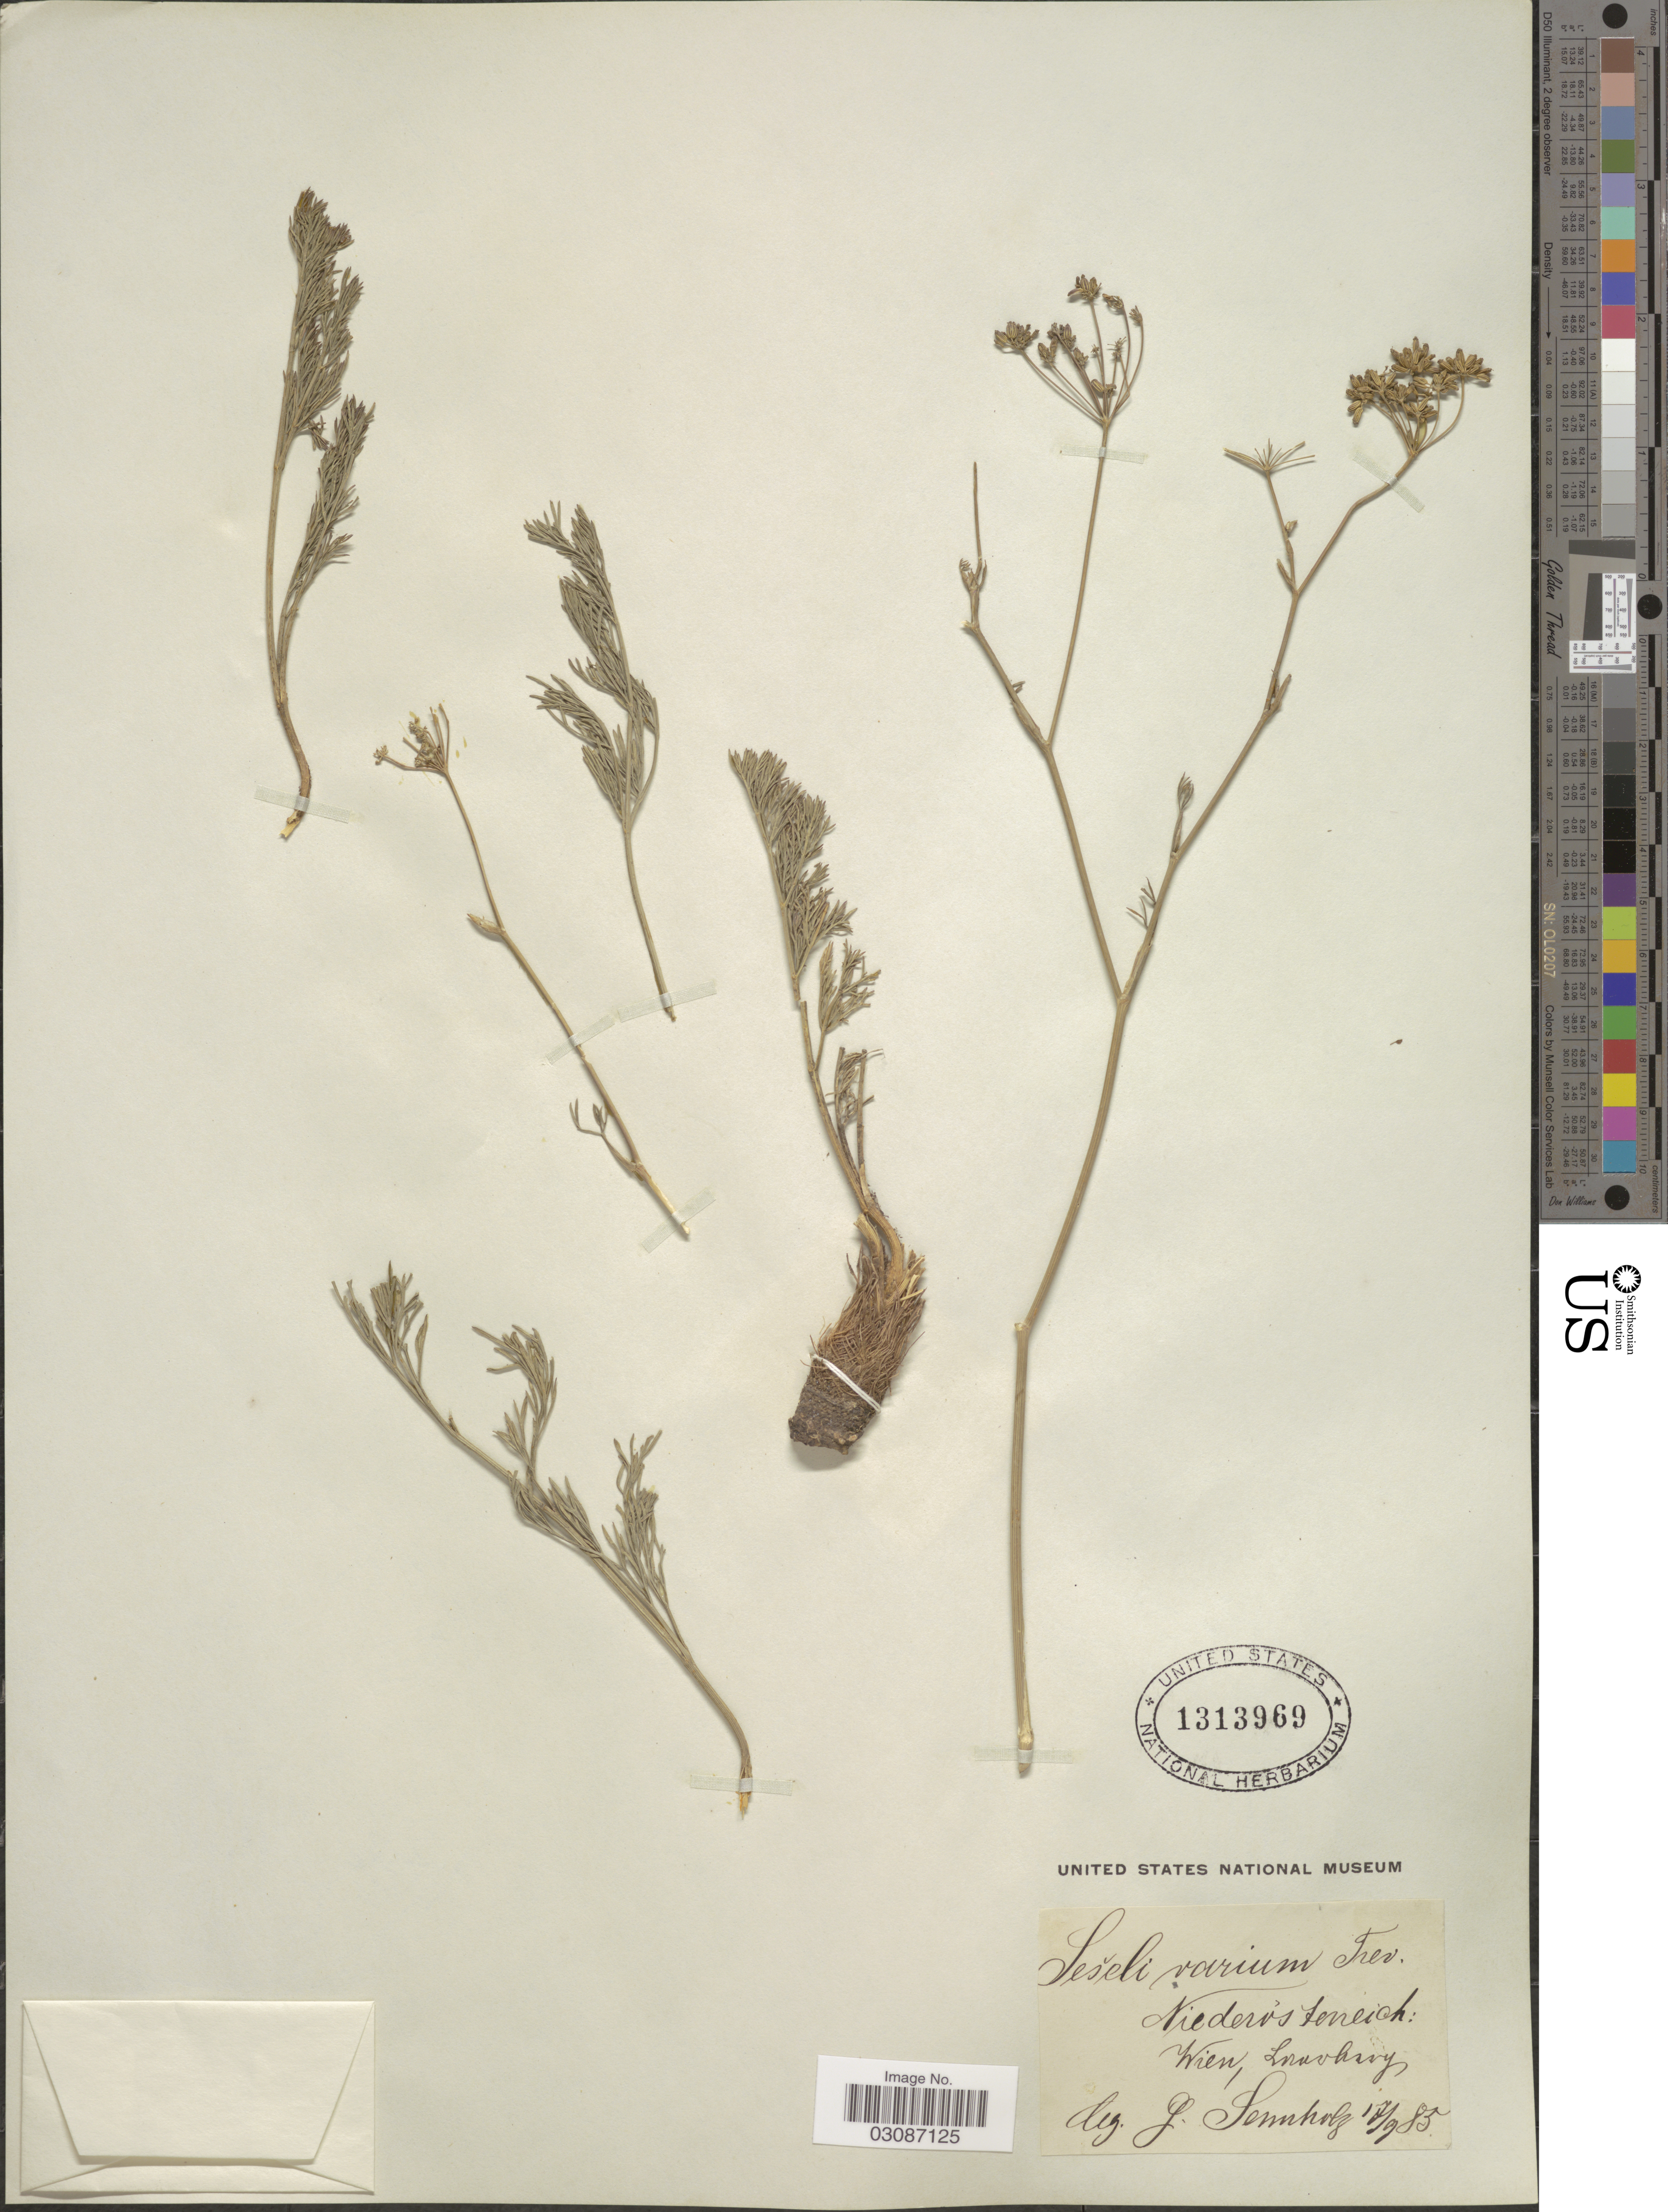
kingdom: Plantae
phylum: Tracheophyta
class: Magnoliopsida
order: Apiales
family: Apiaceae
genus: Seseli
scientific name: Seseli varium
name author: Trevir.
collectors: J. Sennholz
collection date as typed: Transcribed d/m/y: 17/9/85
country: Austria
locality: Niederosterreich: Wien, Lnuvhavy [interpreted].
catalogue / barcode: US 1313969